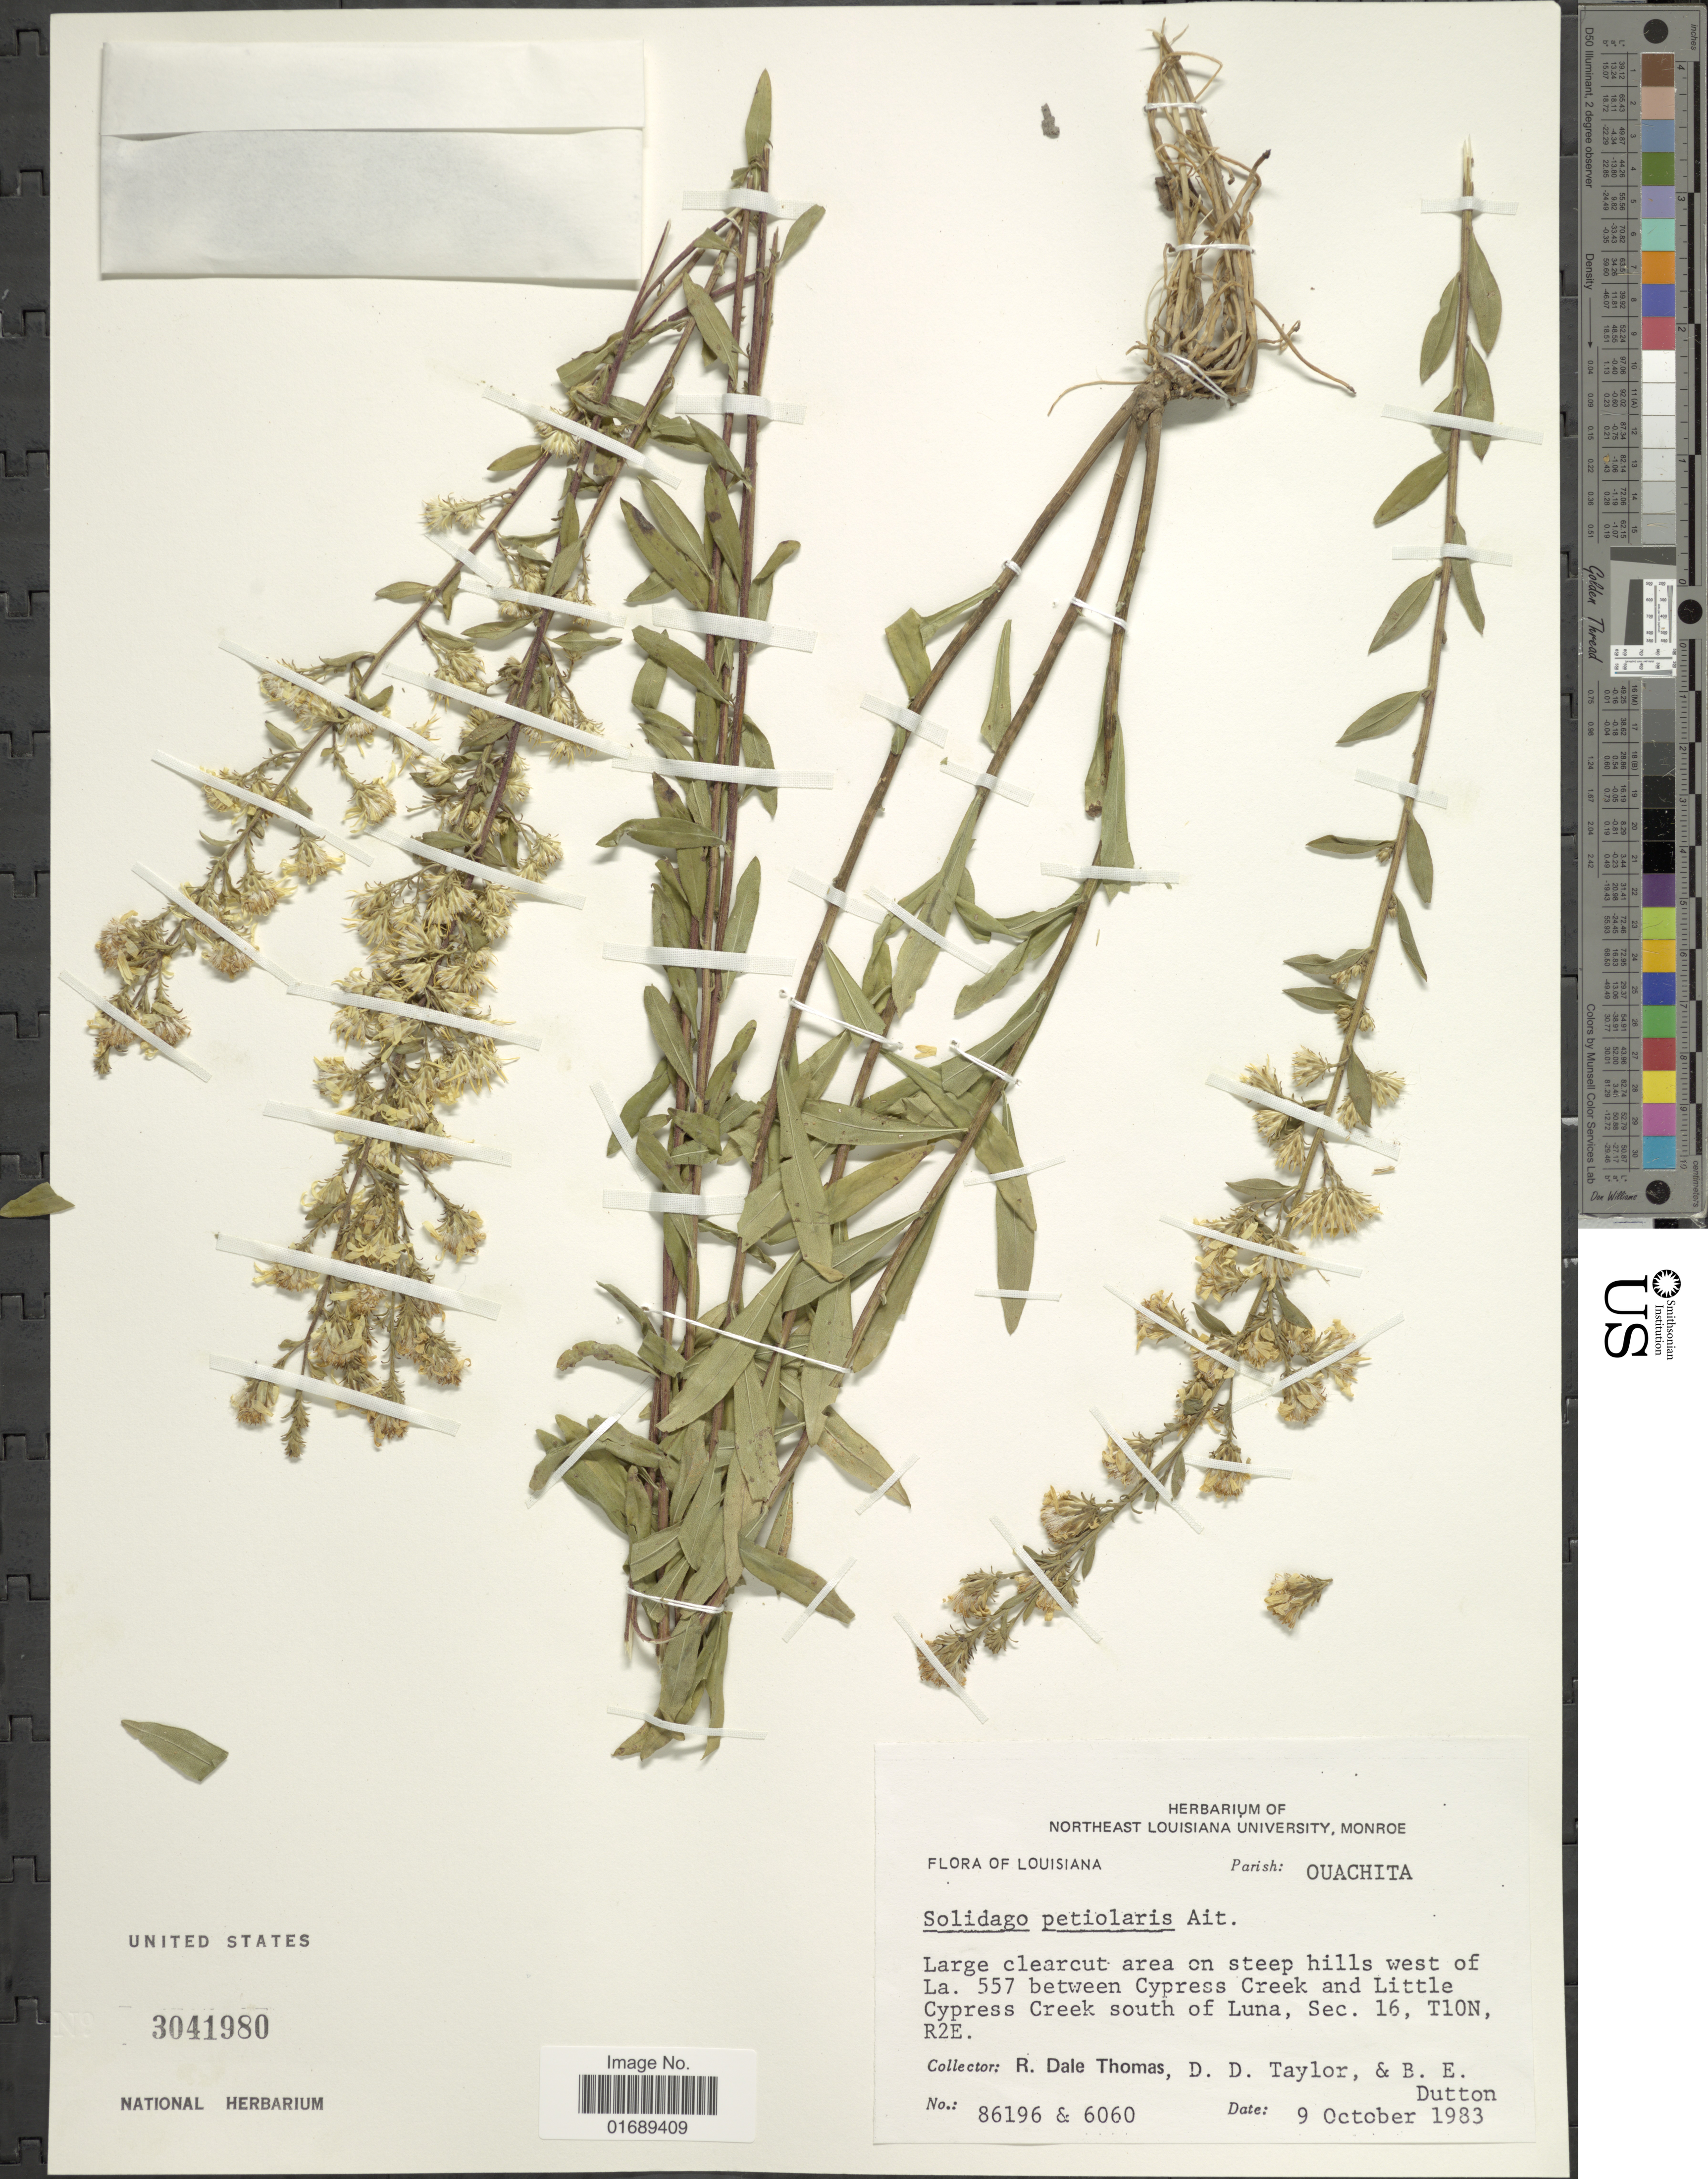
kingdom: Plantae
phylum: Tracheophyta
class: Magnoliopsida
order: Asterales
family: Asteraceae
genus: Solidago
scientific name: Solidago petiolaris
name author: Aiton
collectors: R. Thomas, D. Taylor & B. Dutton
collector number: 86196/6060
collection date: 1983-10-09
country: United States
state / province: Louisiana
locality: Parish: Ouachita, Large clearcut area on steep hills west of La. 557 between Cypress Creek and Little Cypress Creek south of Luna, Sec. 16, T10N, R2E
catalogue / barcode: US 3041980